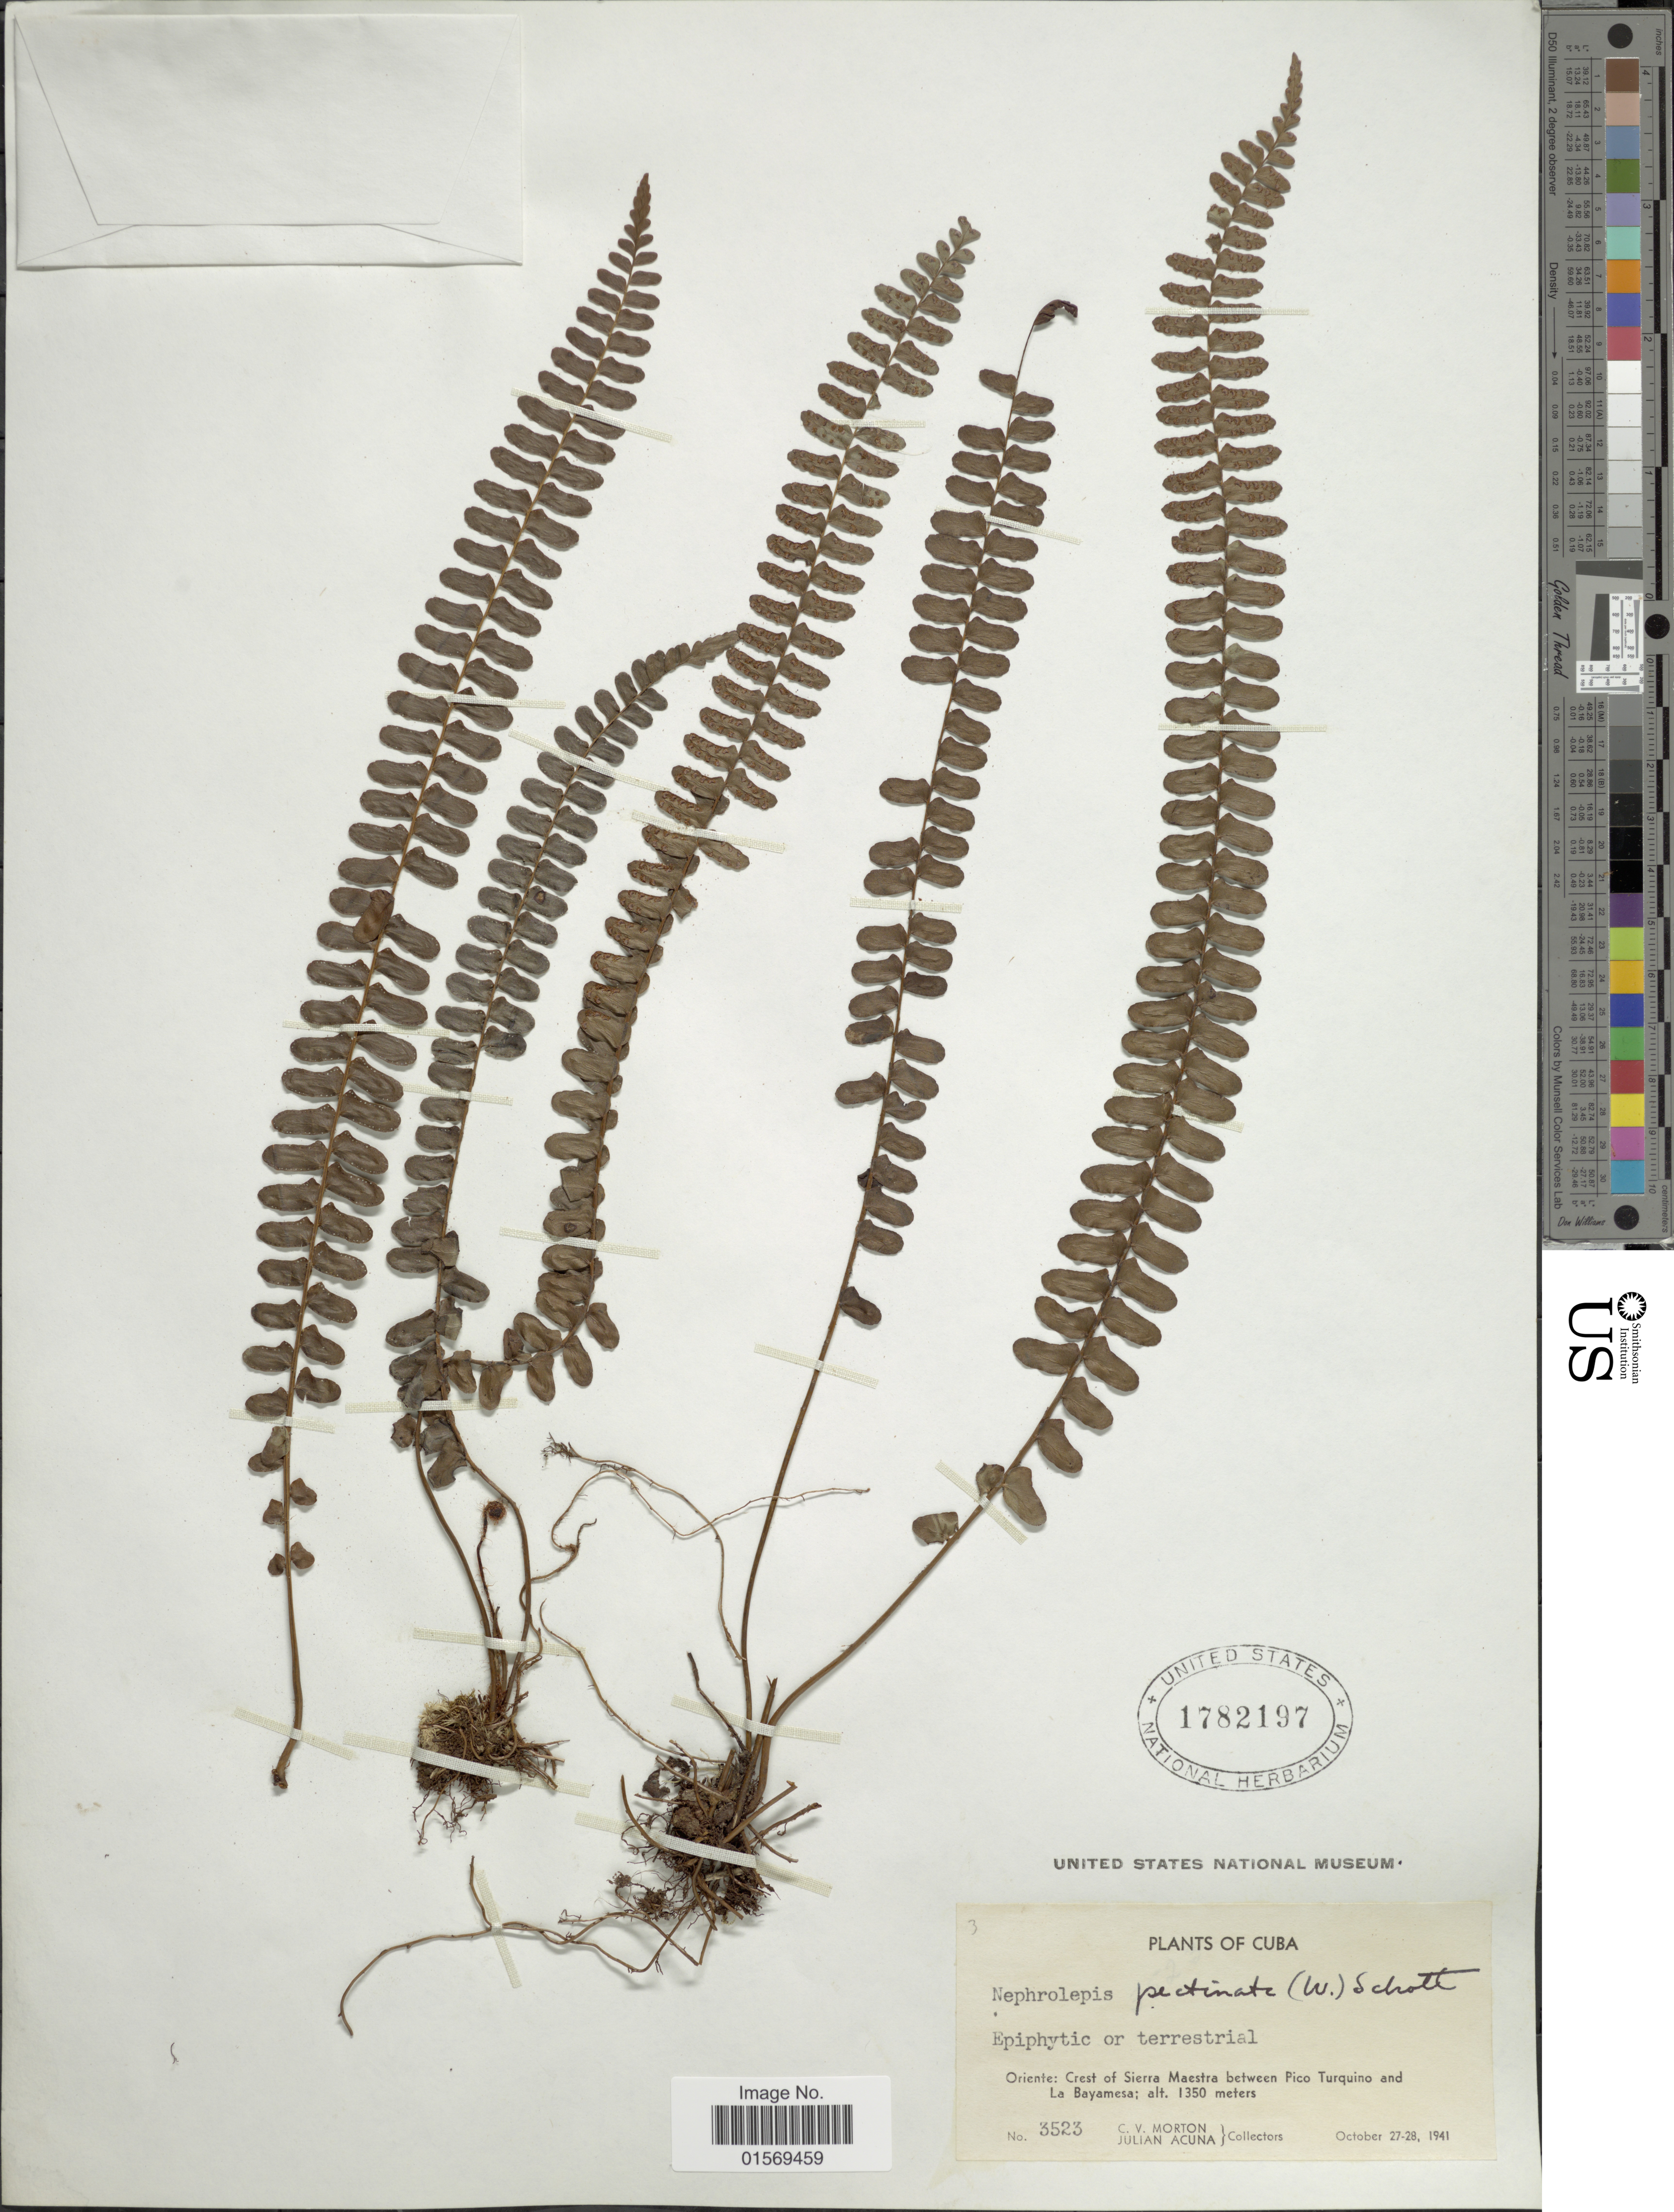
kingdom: Plantae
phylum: Tracheophyta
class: Polypodiopsida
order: Polypodiales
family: Nephrolepidaceae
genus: Nephrolepis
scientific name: Nephrolepis pectinata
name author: (Willd.) Schott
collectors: C. V. Morton & J. B. Acuña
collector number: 3523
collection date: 1941-10-27/1941-10-28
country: Cuba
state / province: Oriente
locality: Cuba, Oriente: Crest of Sierra Maestra between Pico Turquino and La Bayamesa.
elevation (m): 1350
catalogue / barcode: US 1782197